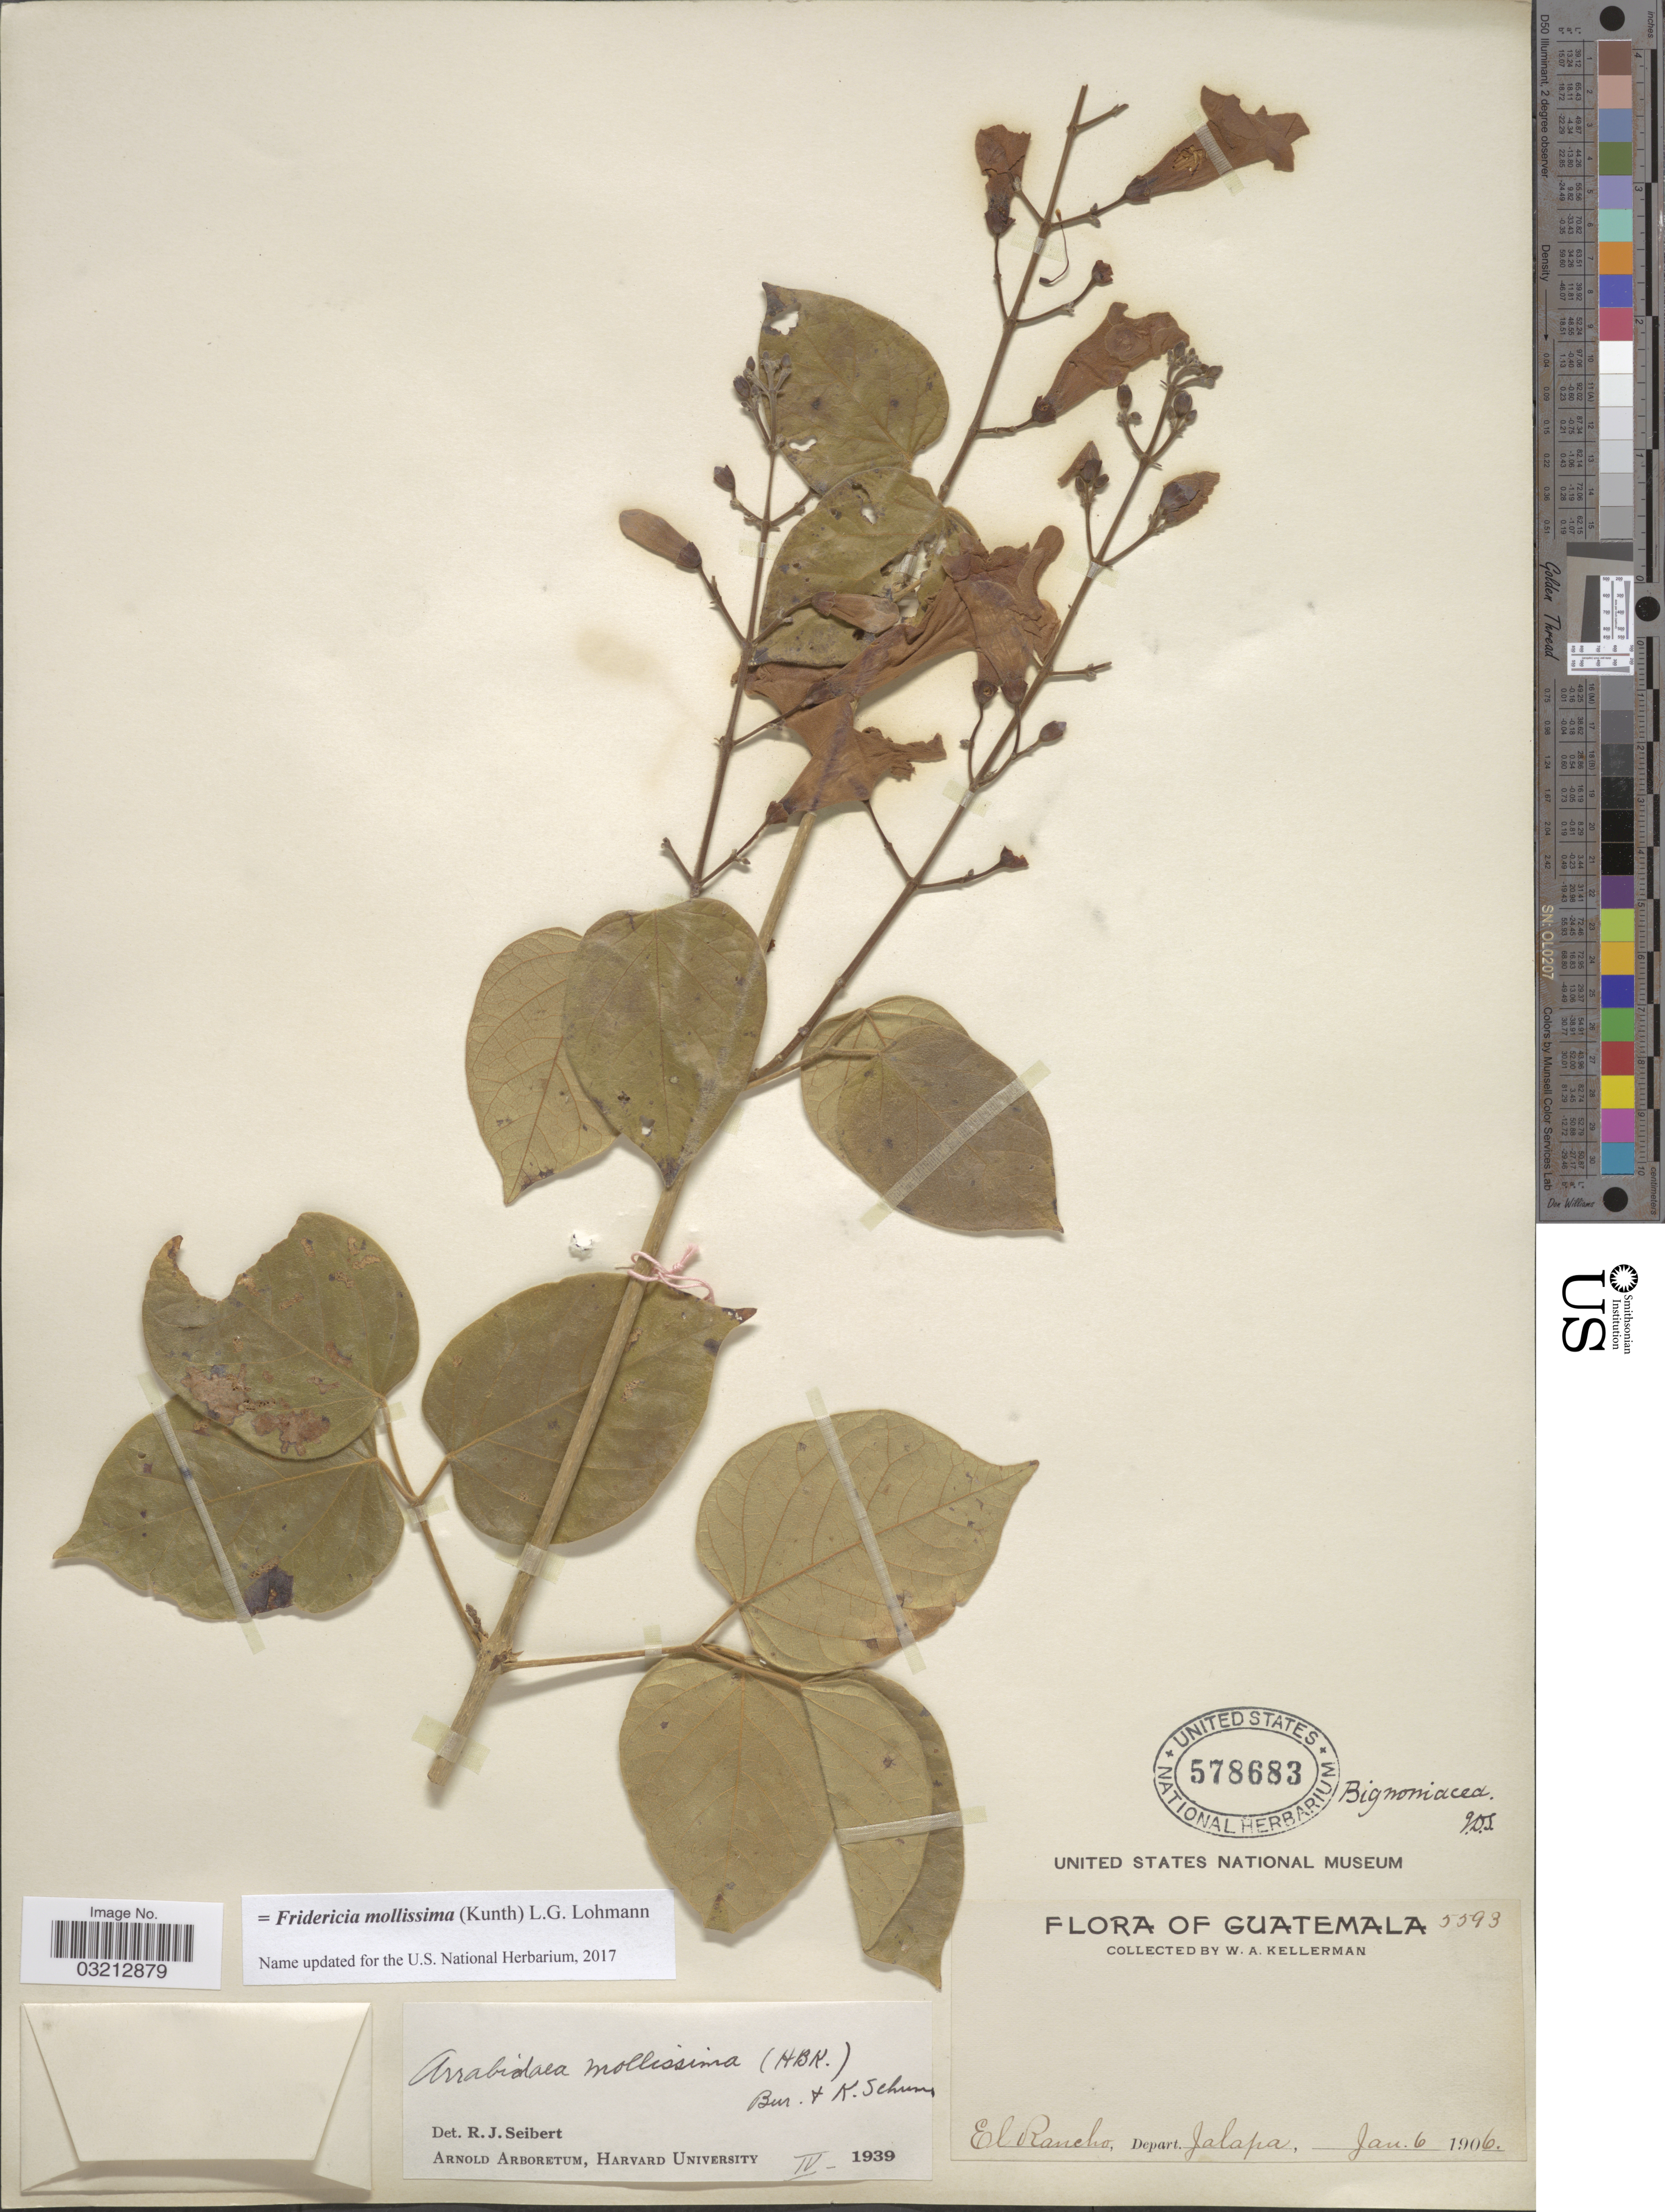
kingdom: Plantae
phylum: Tracheophyta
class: Magnoliopsida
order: Lamiales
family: Bignoniaceae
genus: Fridericia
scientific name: Fridericia mollissima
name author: (Kunth) L.G. Lohmann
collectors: W. Kellerman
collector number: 5593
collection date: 1906-01-06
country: Guatemala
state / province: Jalapa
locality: El Rancho, Depart. Jalapa.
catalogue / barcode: US 578683